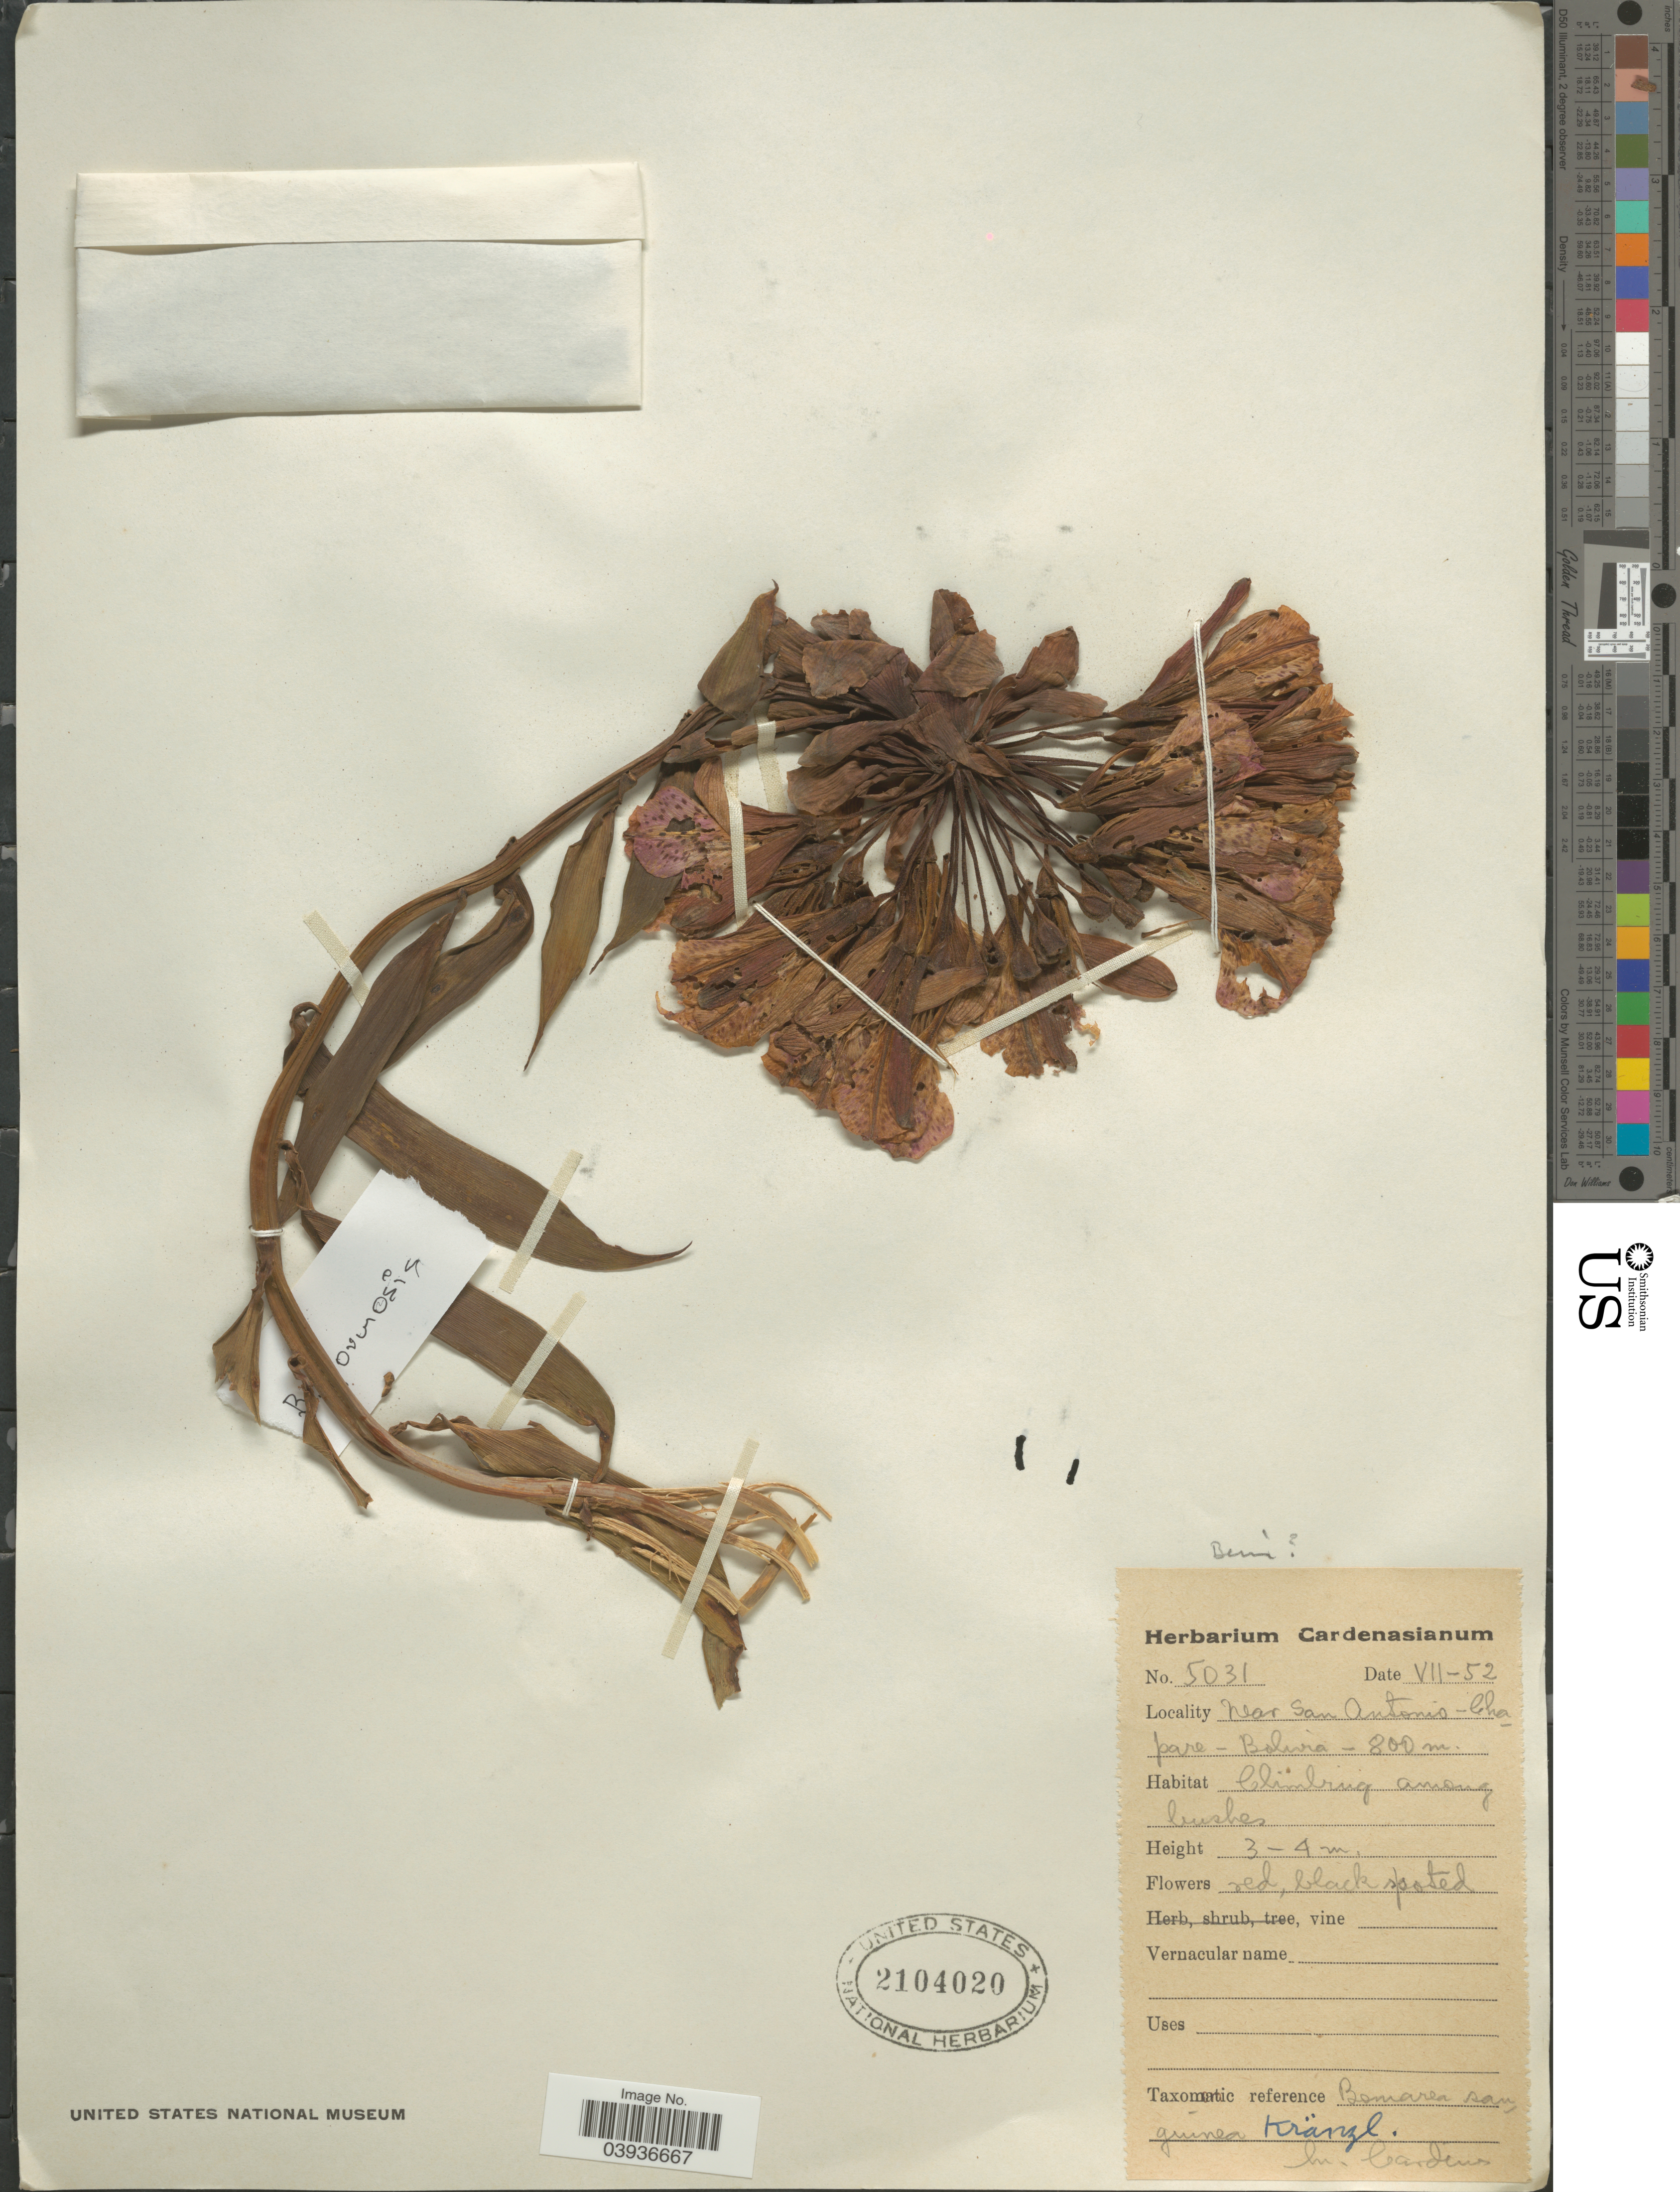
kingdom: Plantae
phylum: Tracheophyta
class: Liliopsida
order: Liliales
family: Alstroemeriaceae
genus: Bomarea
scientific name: Bomarea sp.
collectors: M. Cárdenas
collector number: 5031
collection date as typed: Transcribed d/m/y: /7/52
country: Bolivia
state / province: Beni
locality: Near San Antonio-Chapare.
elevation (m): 800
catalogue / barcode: US 2104020